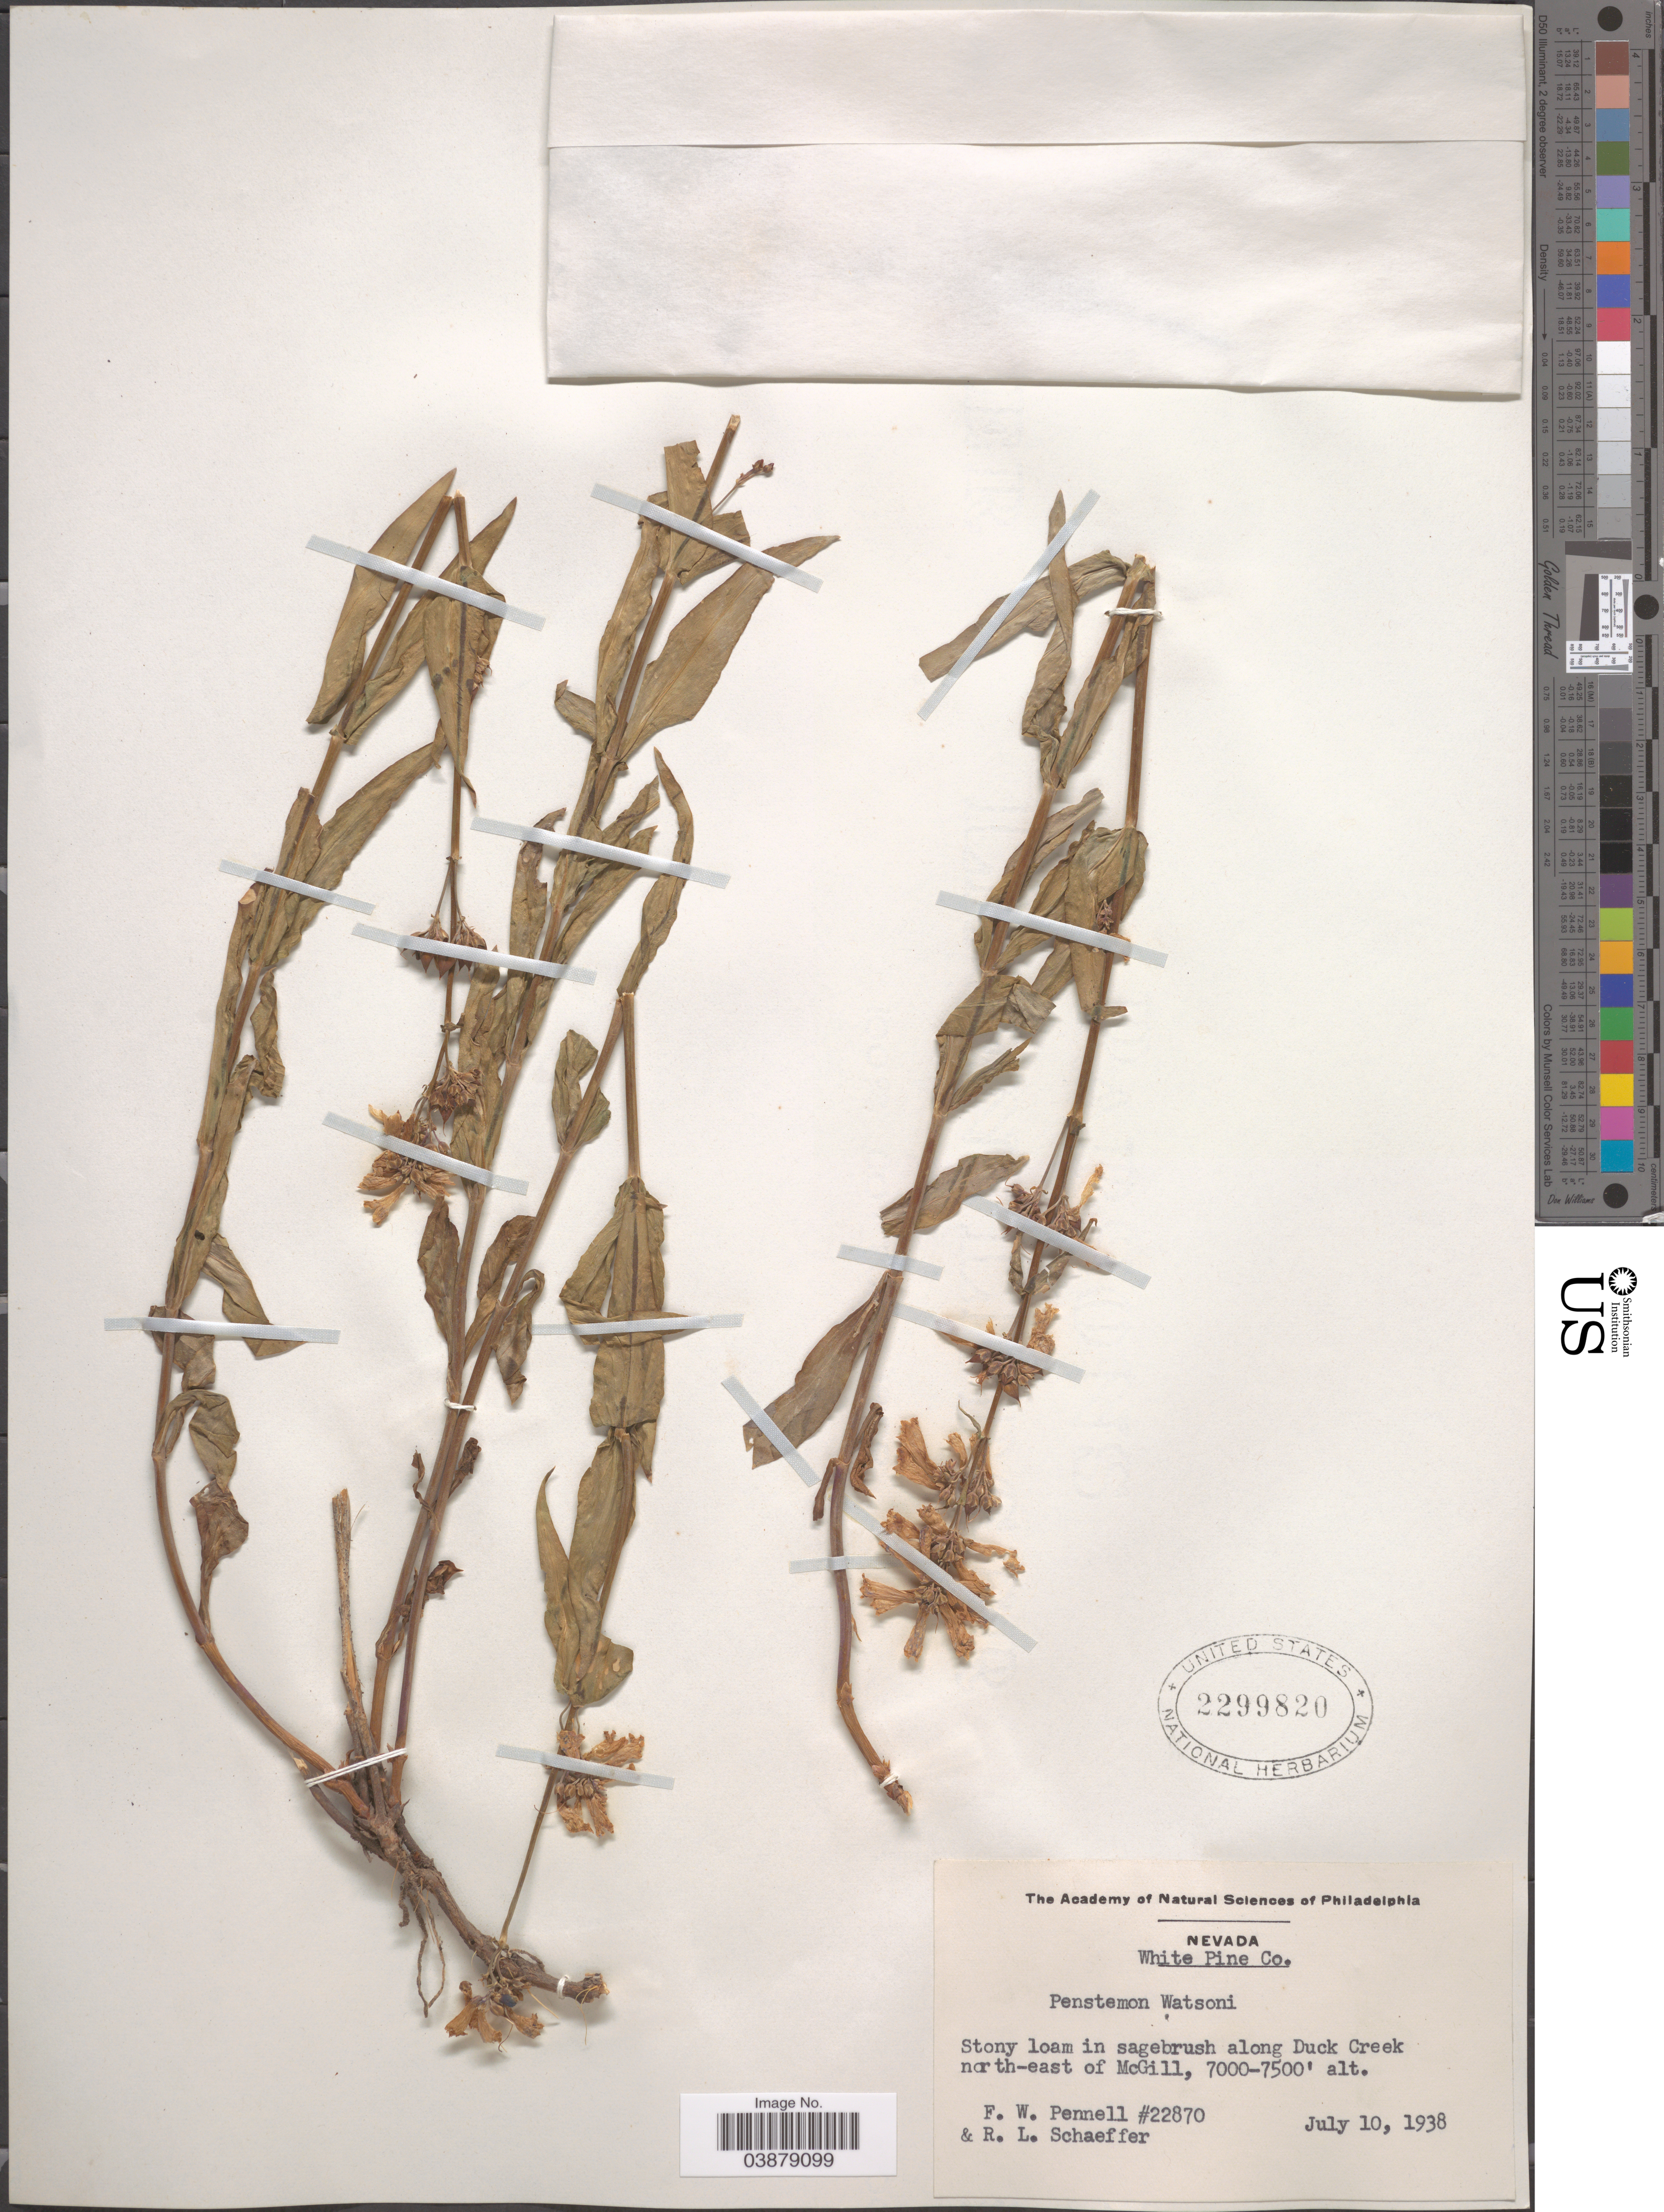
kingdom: Plantae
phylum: Tracheophyta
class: Magnoliopsida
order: Lamiales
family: Plantaginaceae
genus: Penstemon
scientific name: Penstemon watsonii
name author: A. Gray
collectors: F. W. Pennell & R. Schaeffer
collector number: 22870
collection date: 1938-07-10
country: United States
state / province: Nevada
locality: White Pine Co. In sagebrush along Duck Creek north-east of McGill.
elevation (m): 2134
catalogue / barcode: US 2299820